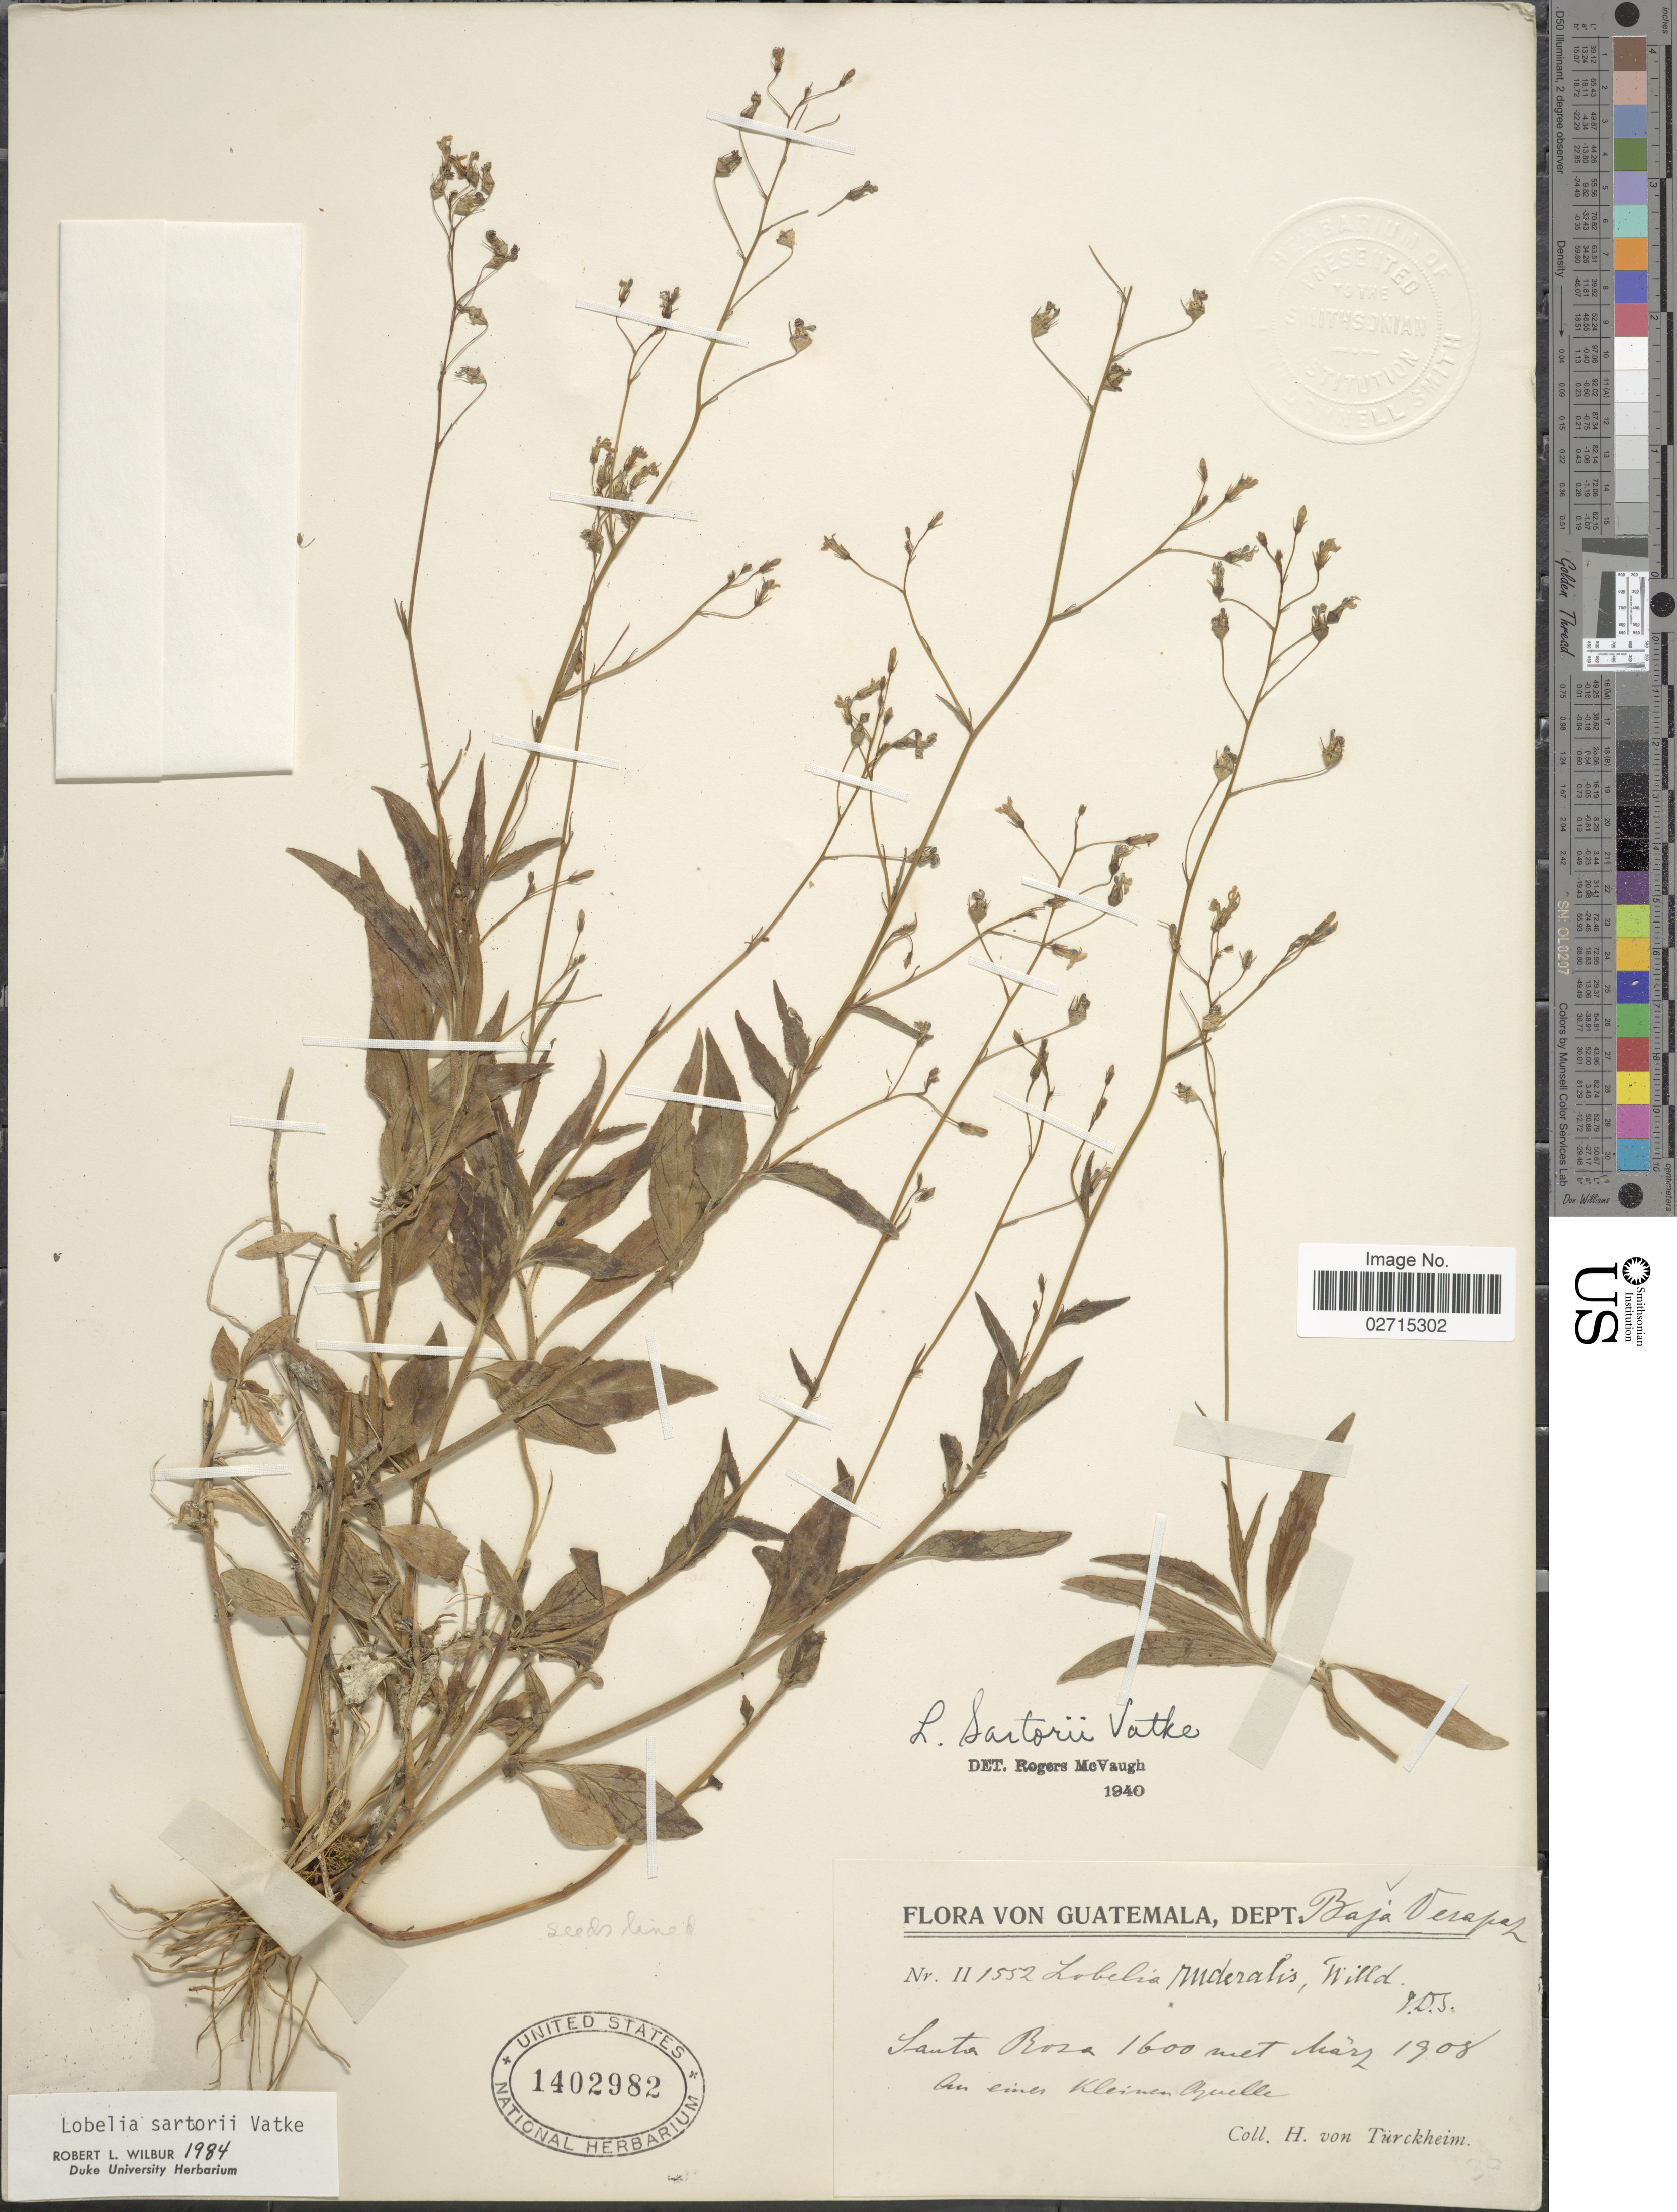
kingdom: Plantae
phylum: Tracheophyta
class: Magnoliopsida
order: Asterales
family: Campanulaceae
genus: Lobelia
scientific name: Lobelia sartorii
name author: Vatke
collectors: H. von Türckheim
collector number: II 1552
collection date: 1908-03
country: Guatemala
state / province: Baja Verapaz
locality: Dept. Baja Verapaz, Santa Rosa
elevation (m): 1600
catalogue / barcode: US 1402982